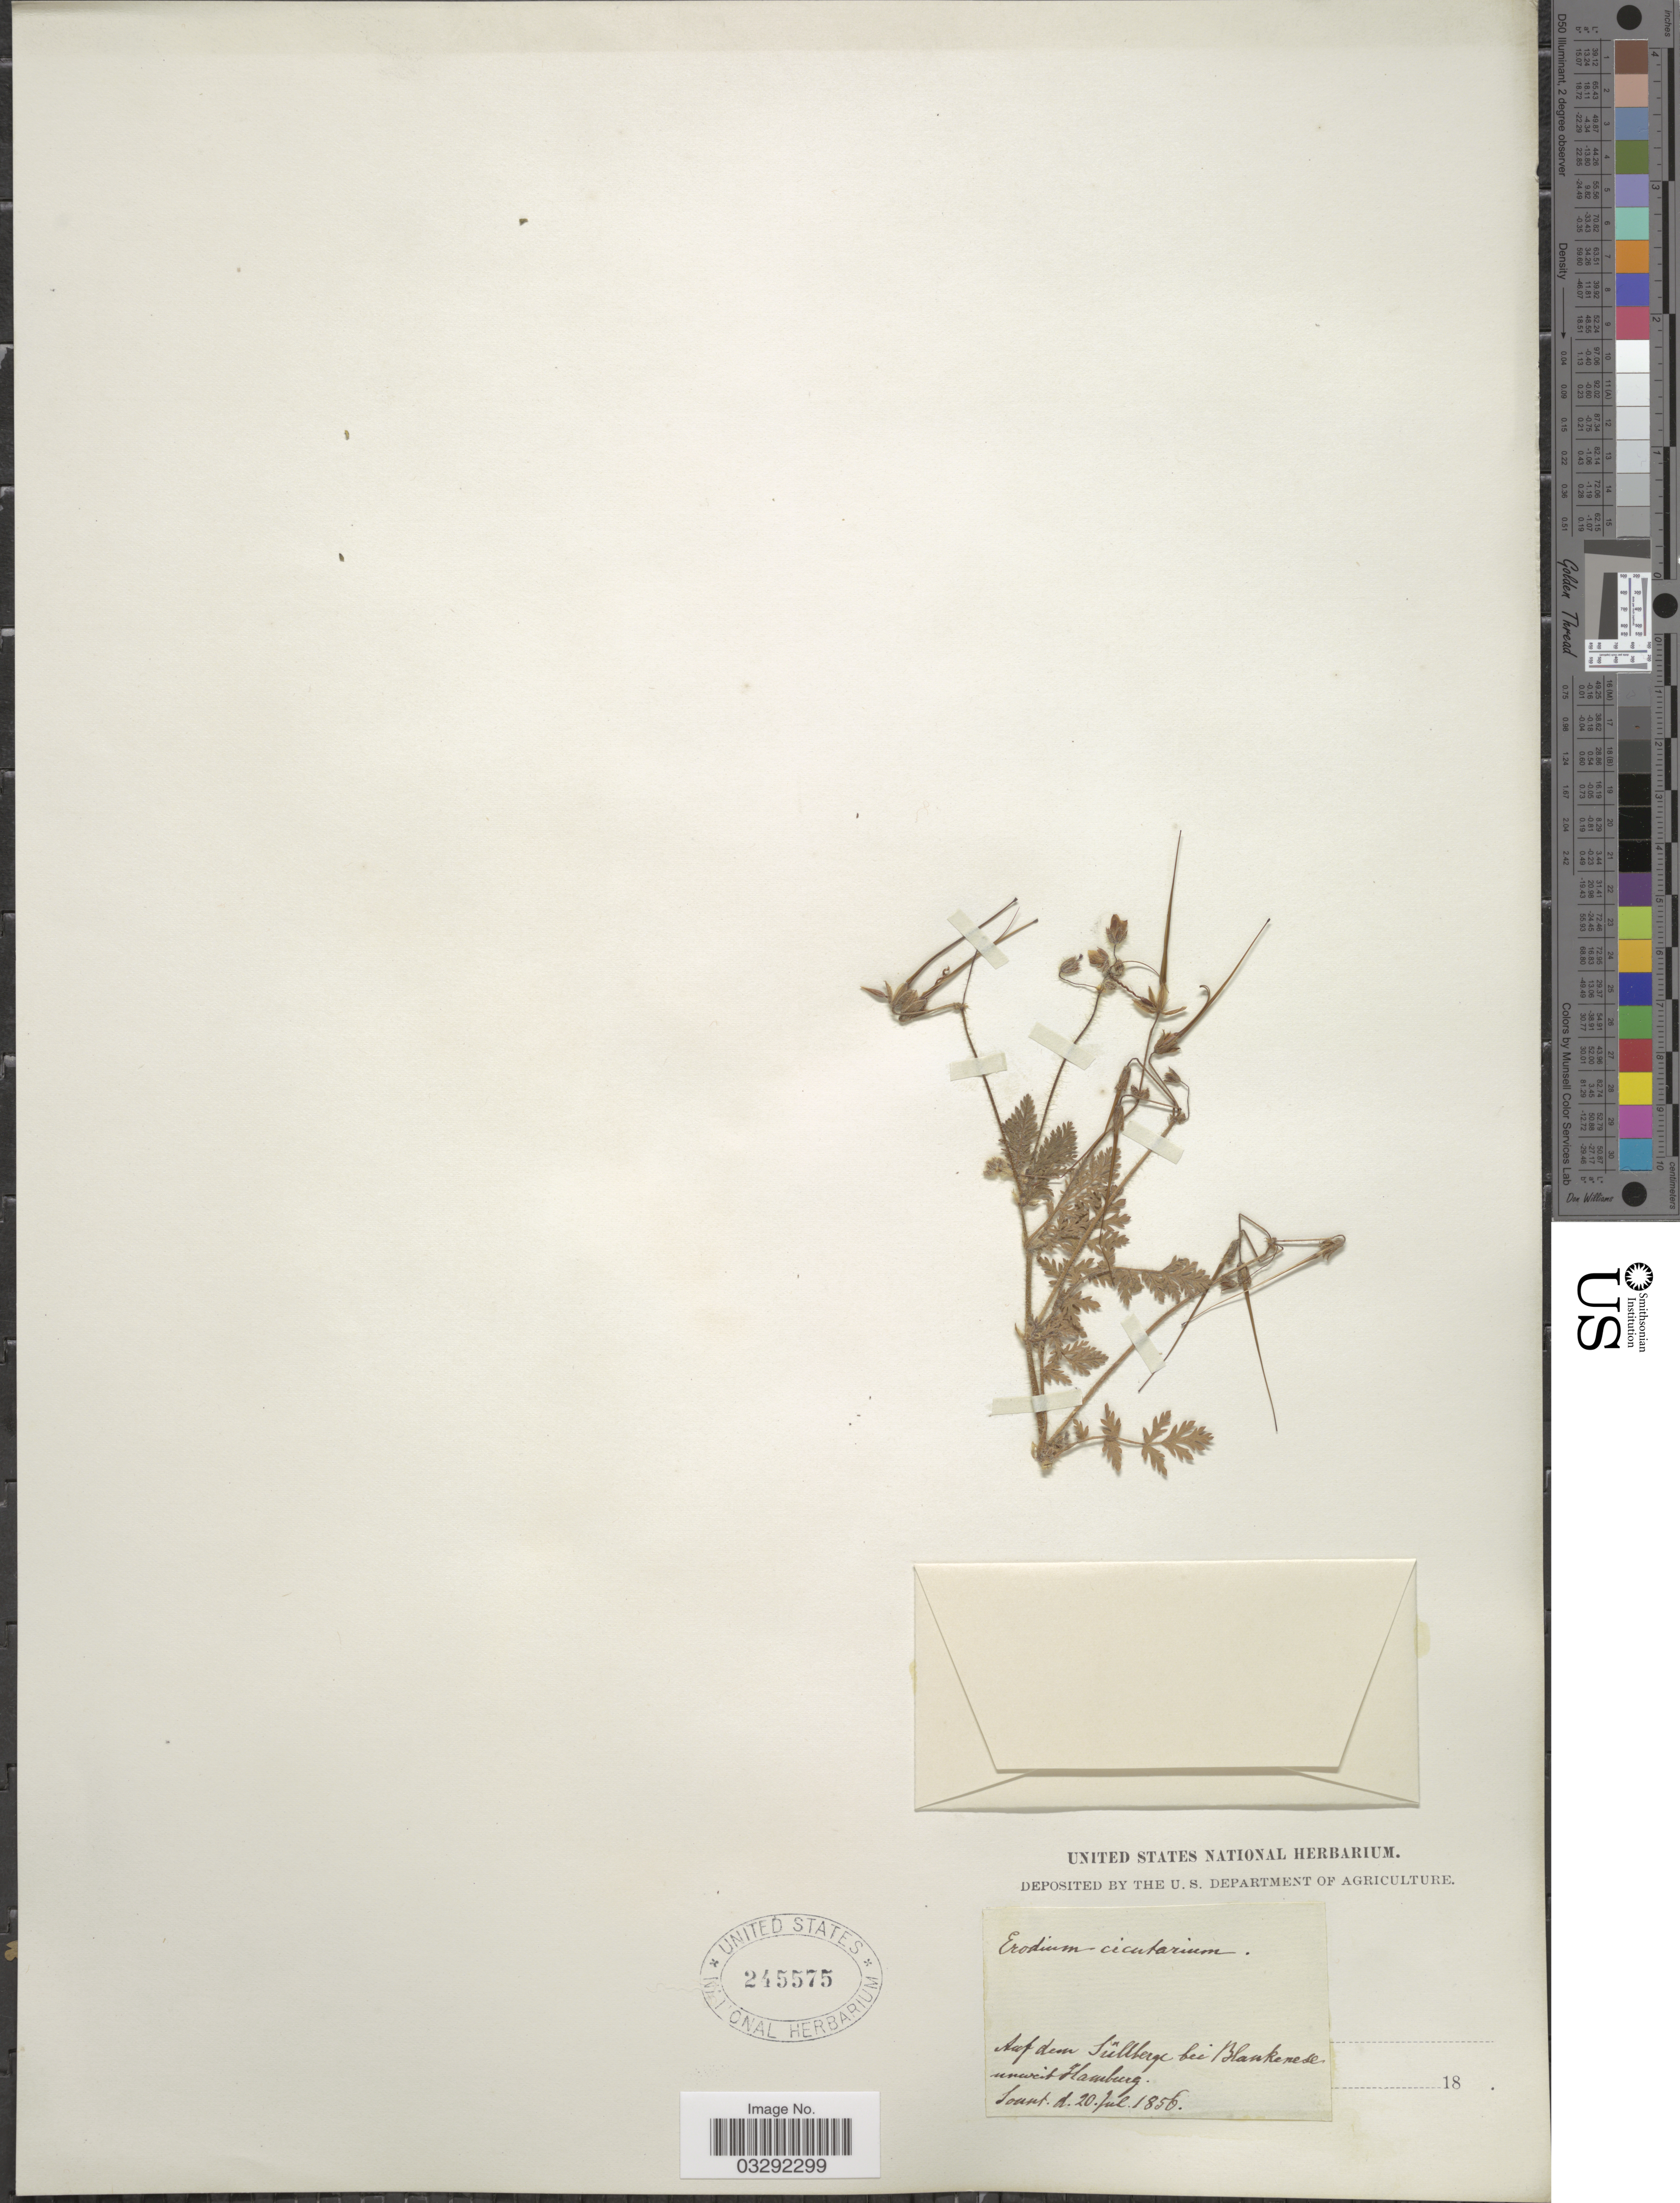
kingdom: Plantae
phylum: Tracheophyta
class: Magnoliopsida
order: Geraniales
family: Geraniaceae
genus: Erodium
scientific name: Erodium cicutarium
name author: (L.) L'Hér.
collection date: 1856-07-20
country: Germany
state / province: Hamburg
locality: Auf dem Sülberge bei Blankenese unweit Hamburg.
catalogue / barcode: US 245575